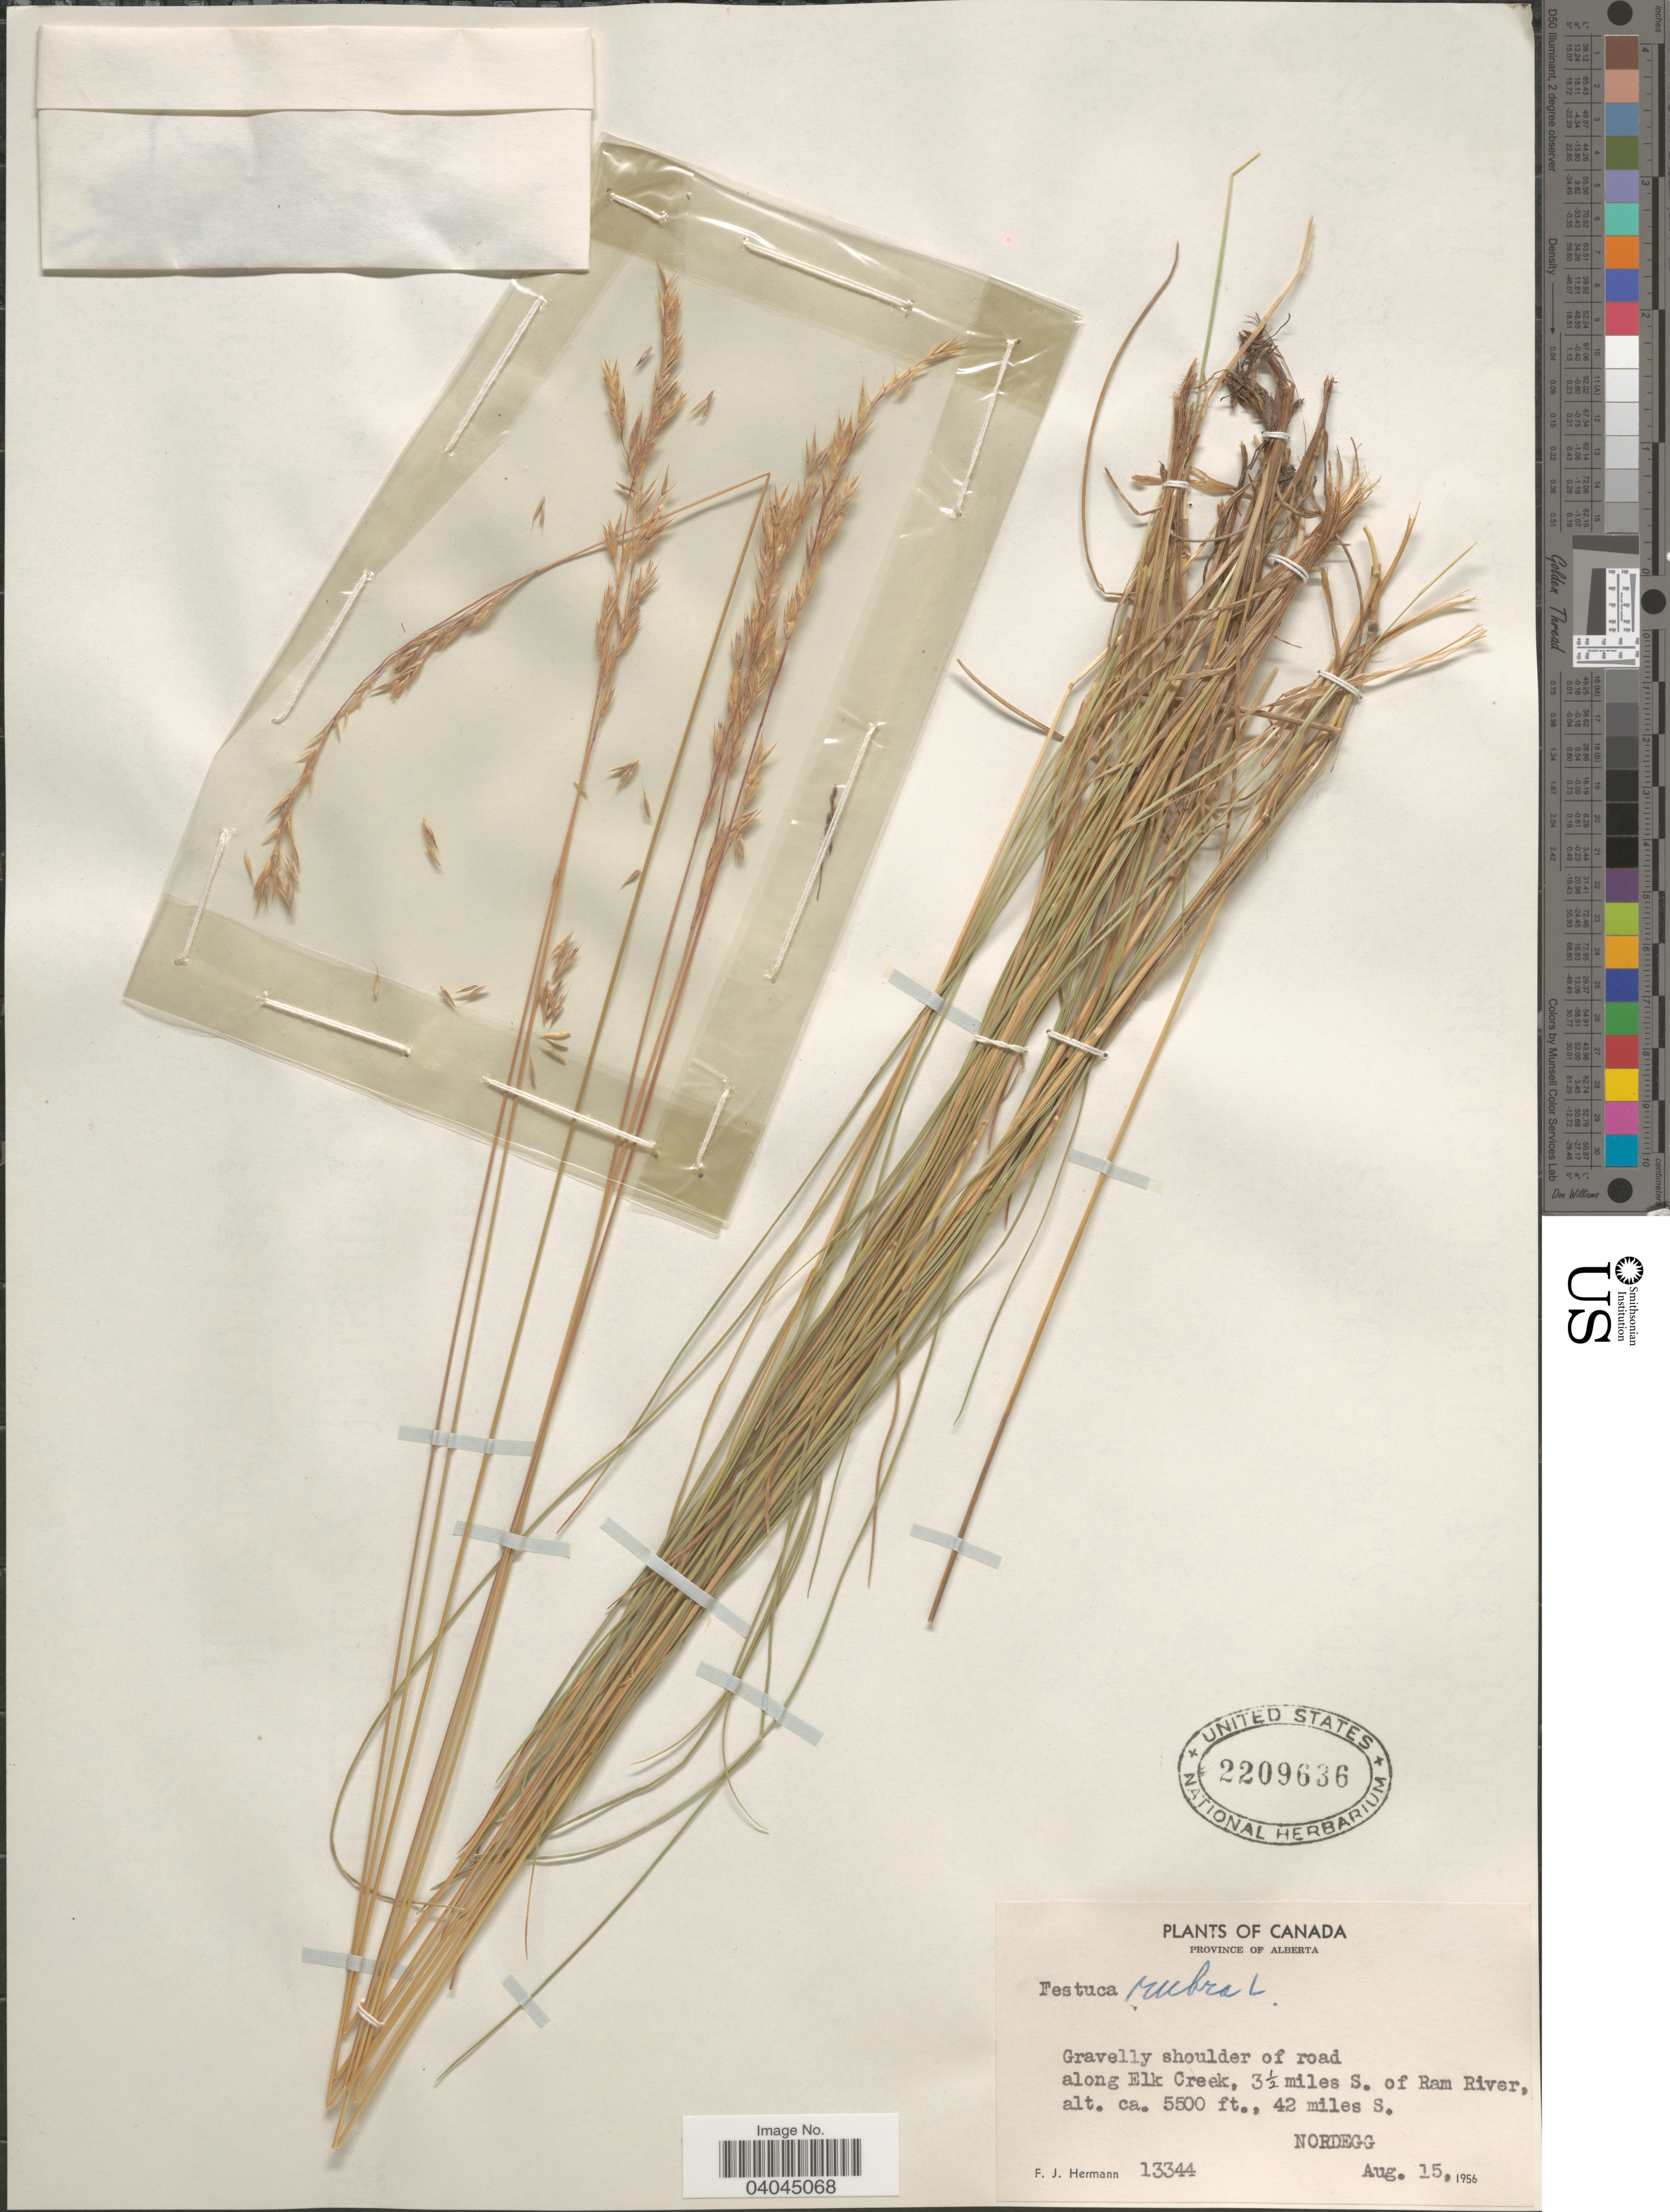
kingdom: Plantae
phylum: Tracheophyta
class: Liliopsida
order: Poales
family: Poaceae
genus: Festuca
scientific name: Festuca rubra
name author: L.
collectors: F. J. Hermann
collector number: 13344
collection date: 1956-08-15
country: Canada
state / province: Alberta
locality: Shoulder of road along Elk Creek, 3½ miles S. of Ram River, 42 miles S. Nordegg.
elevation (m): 1676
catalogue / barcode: US 2209636